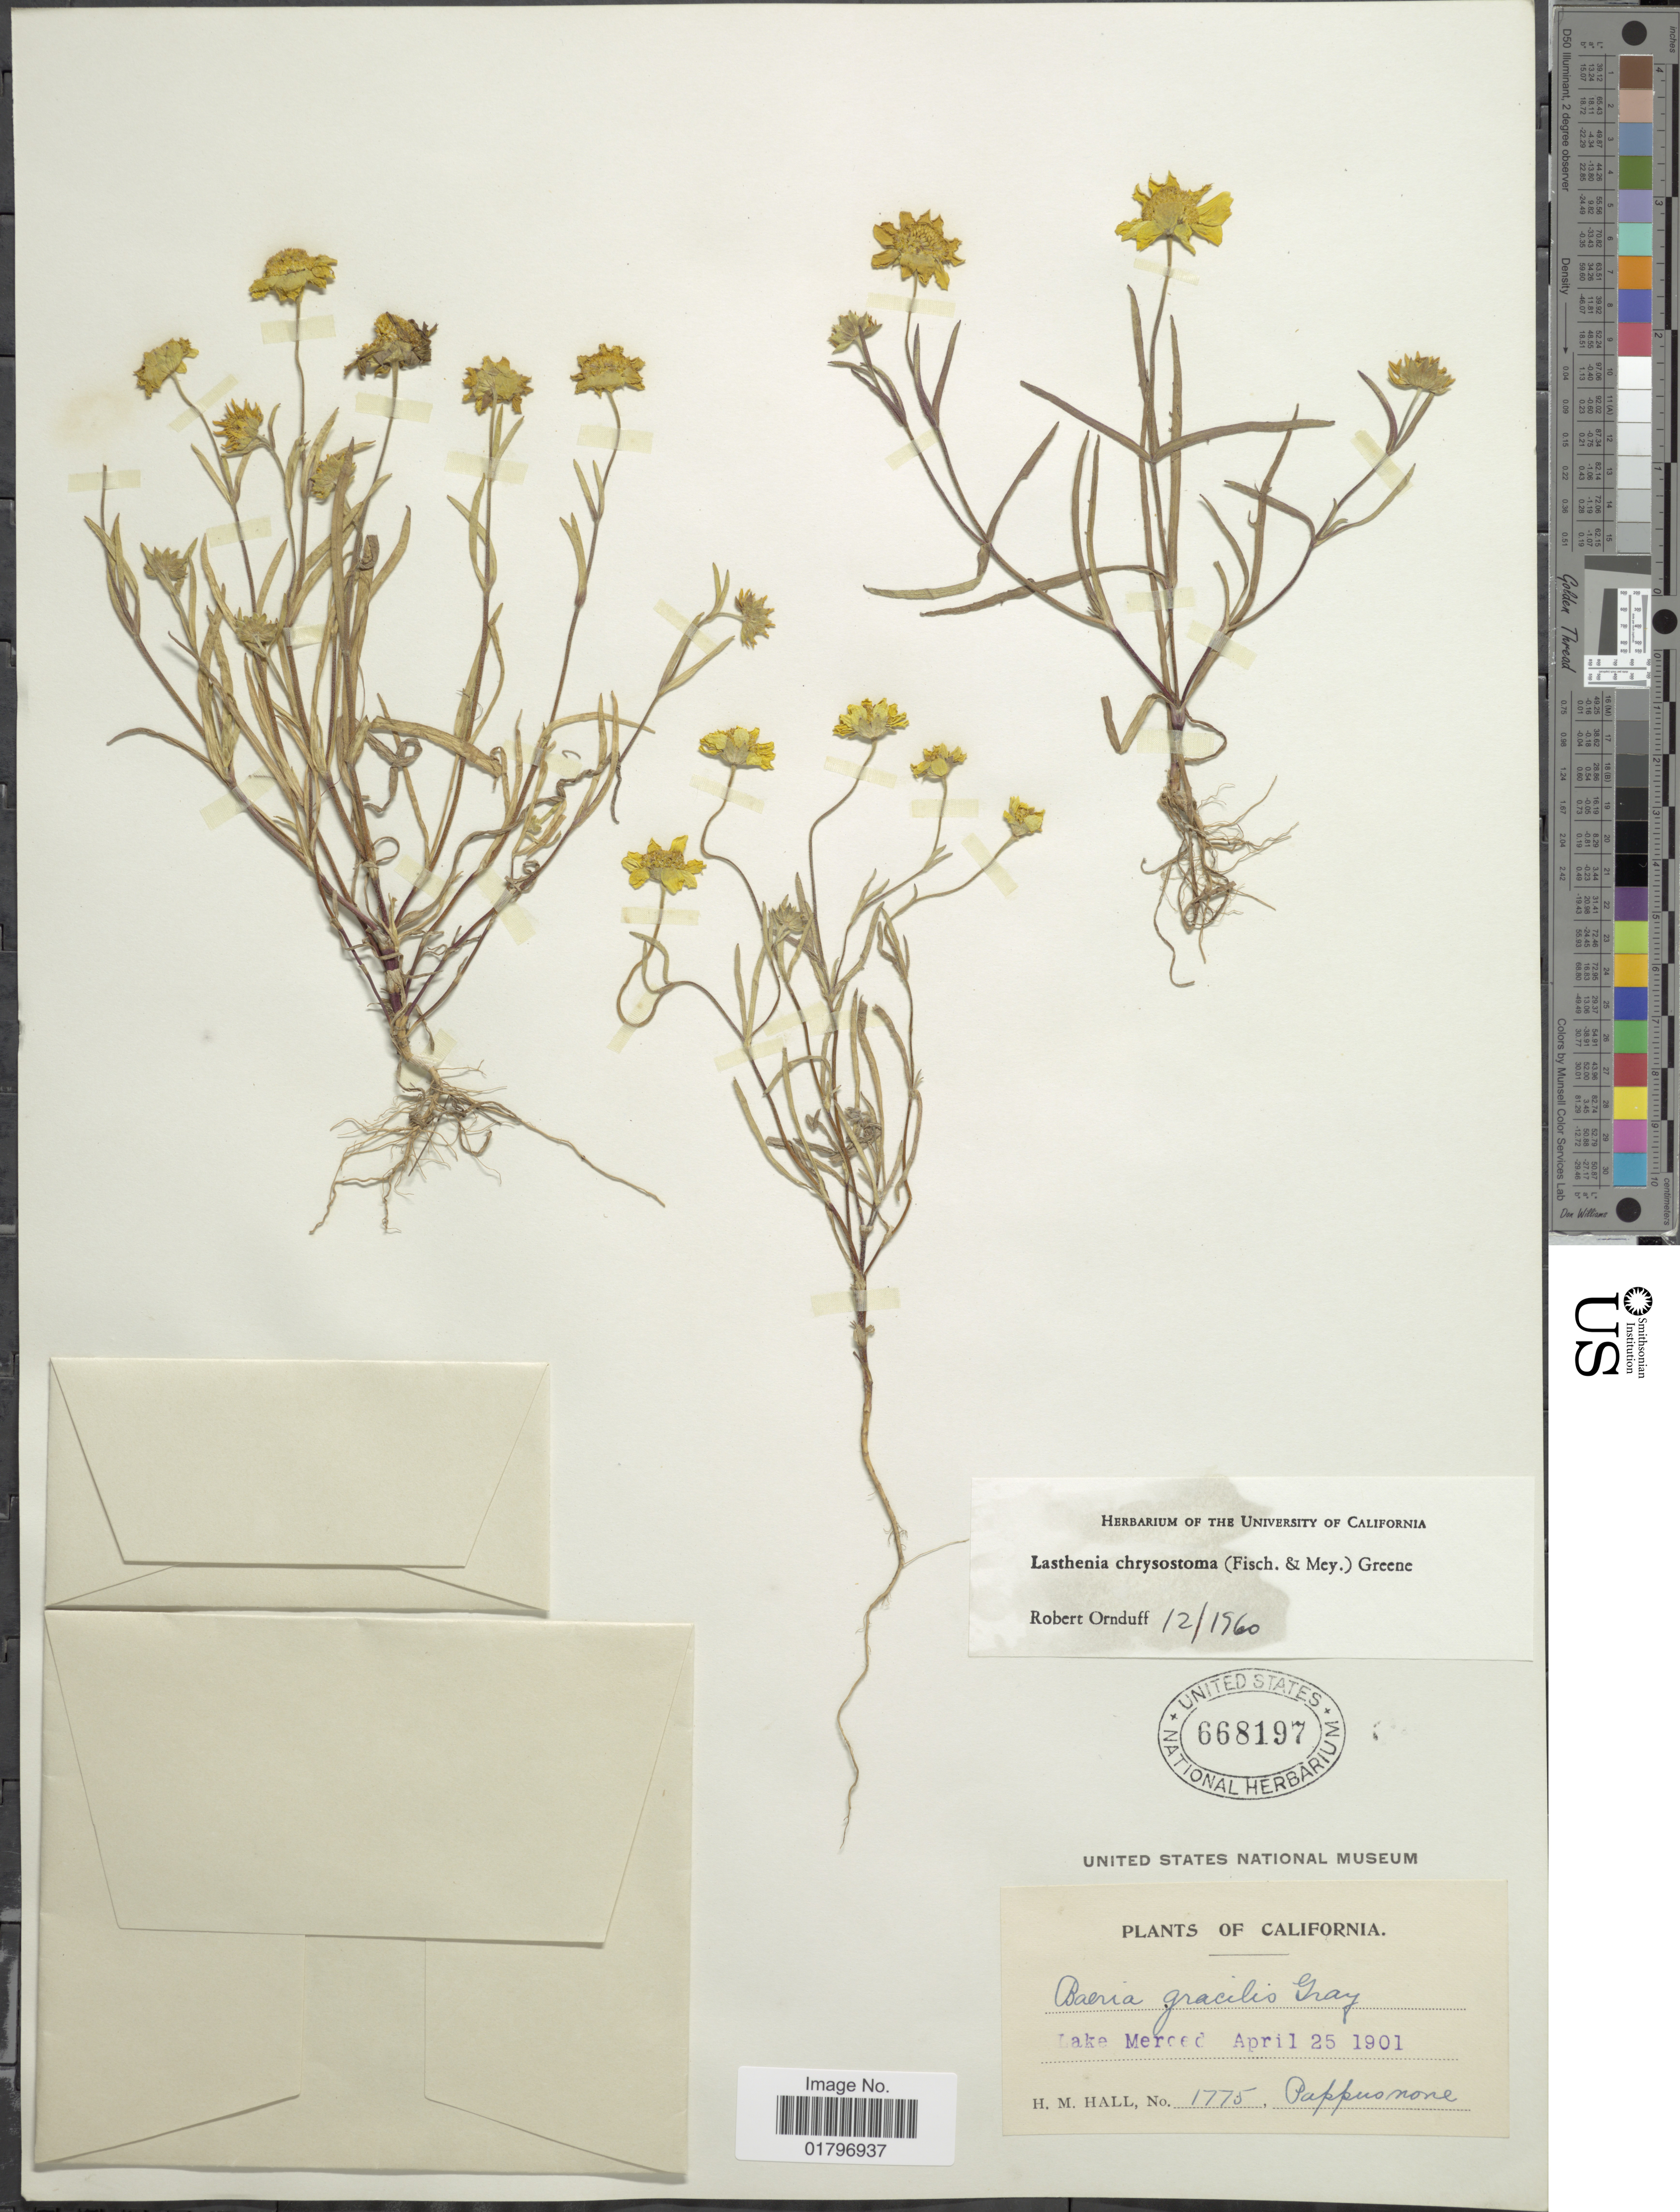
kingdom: Plantae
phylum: Tracheophyta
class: Magnoliopsida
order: Asterales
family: Asteraceae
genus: Lasthenia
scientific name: Lasthenia chrysostoma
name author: (Fisch. & C.A. Mey.) Greene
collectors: H. M. Hall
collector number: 1775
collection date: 1901-04-25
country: United States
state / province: California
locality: Lake Merced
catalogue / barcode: US 668197